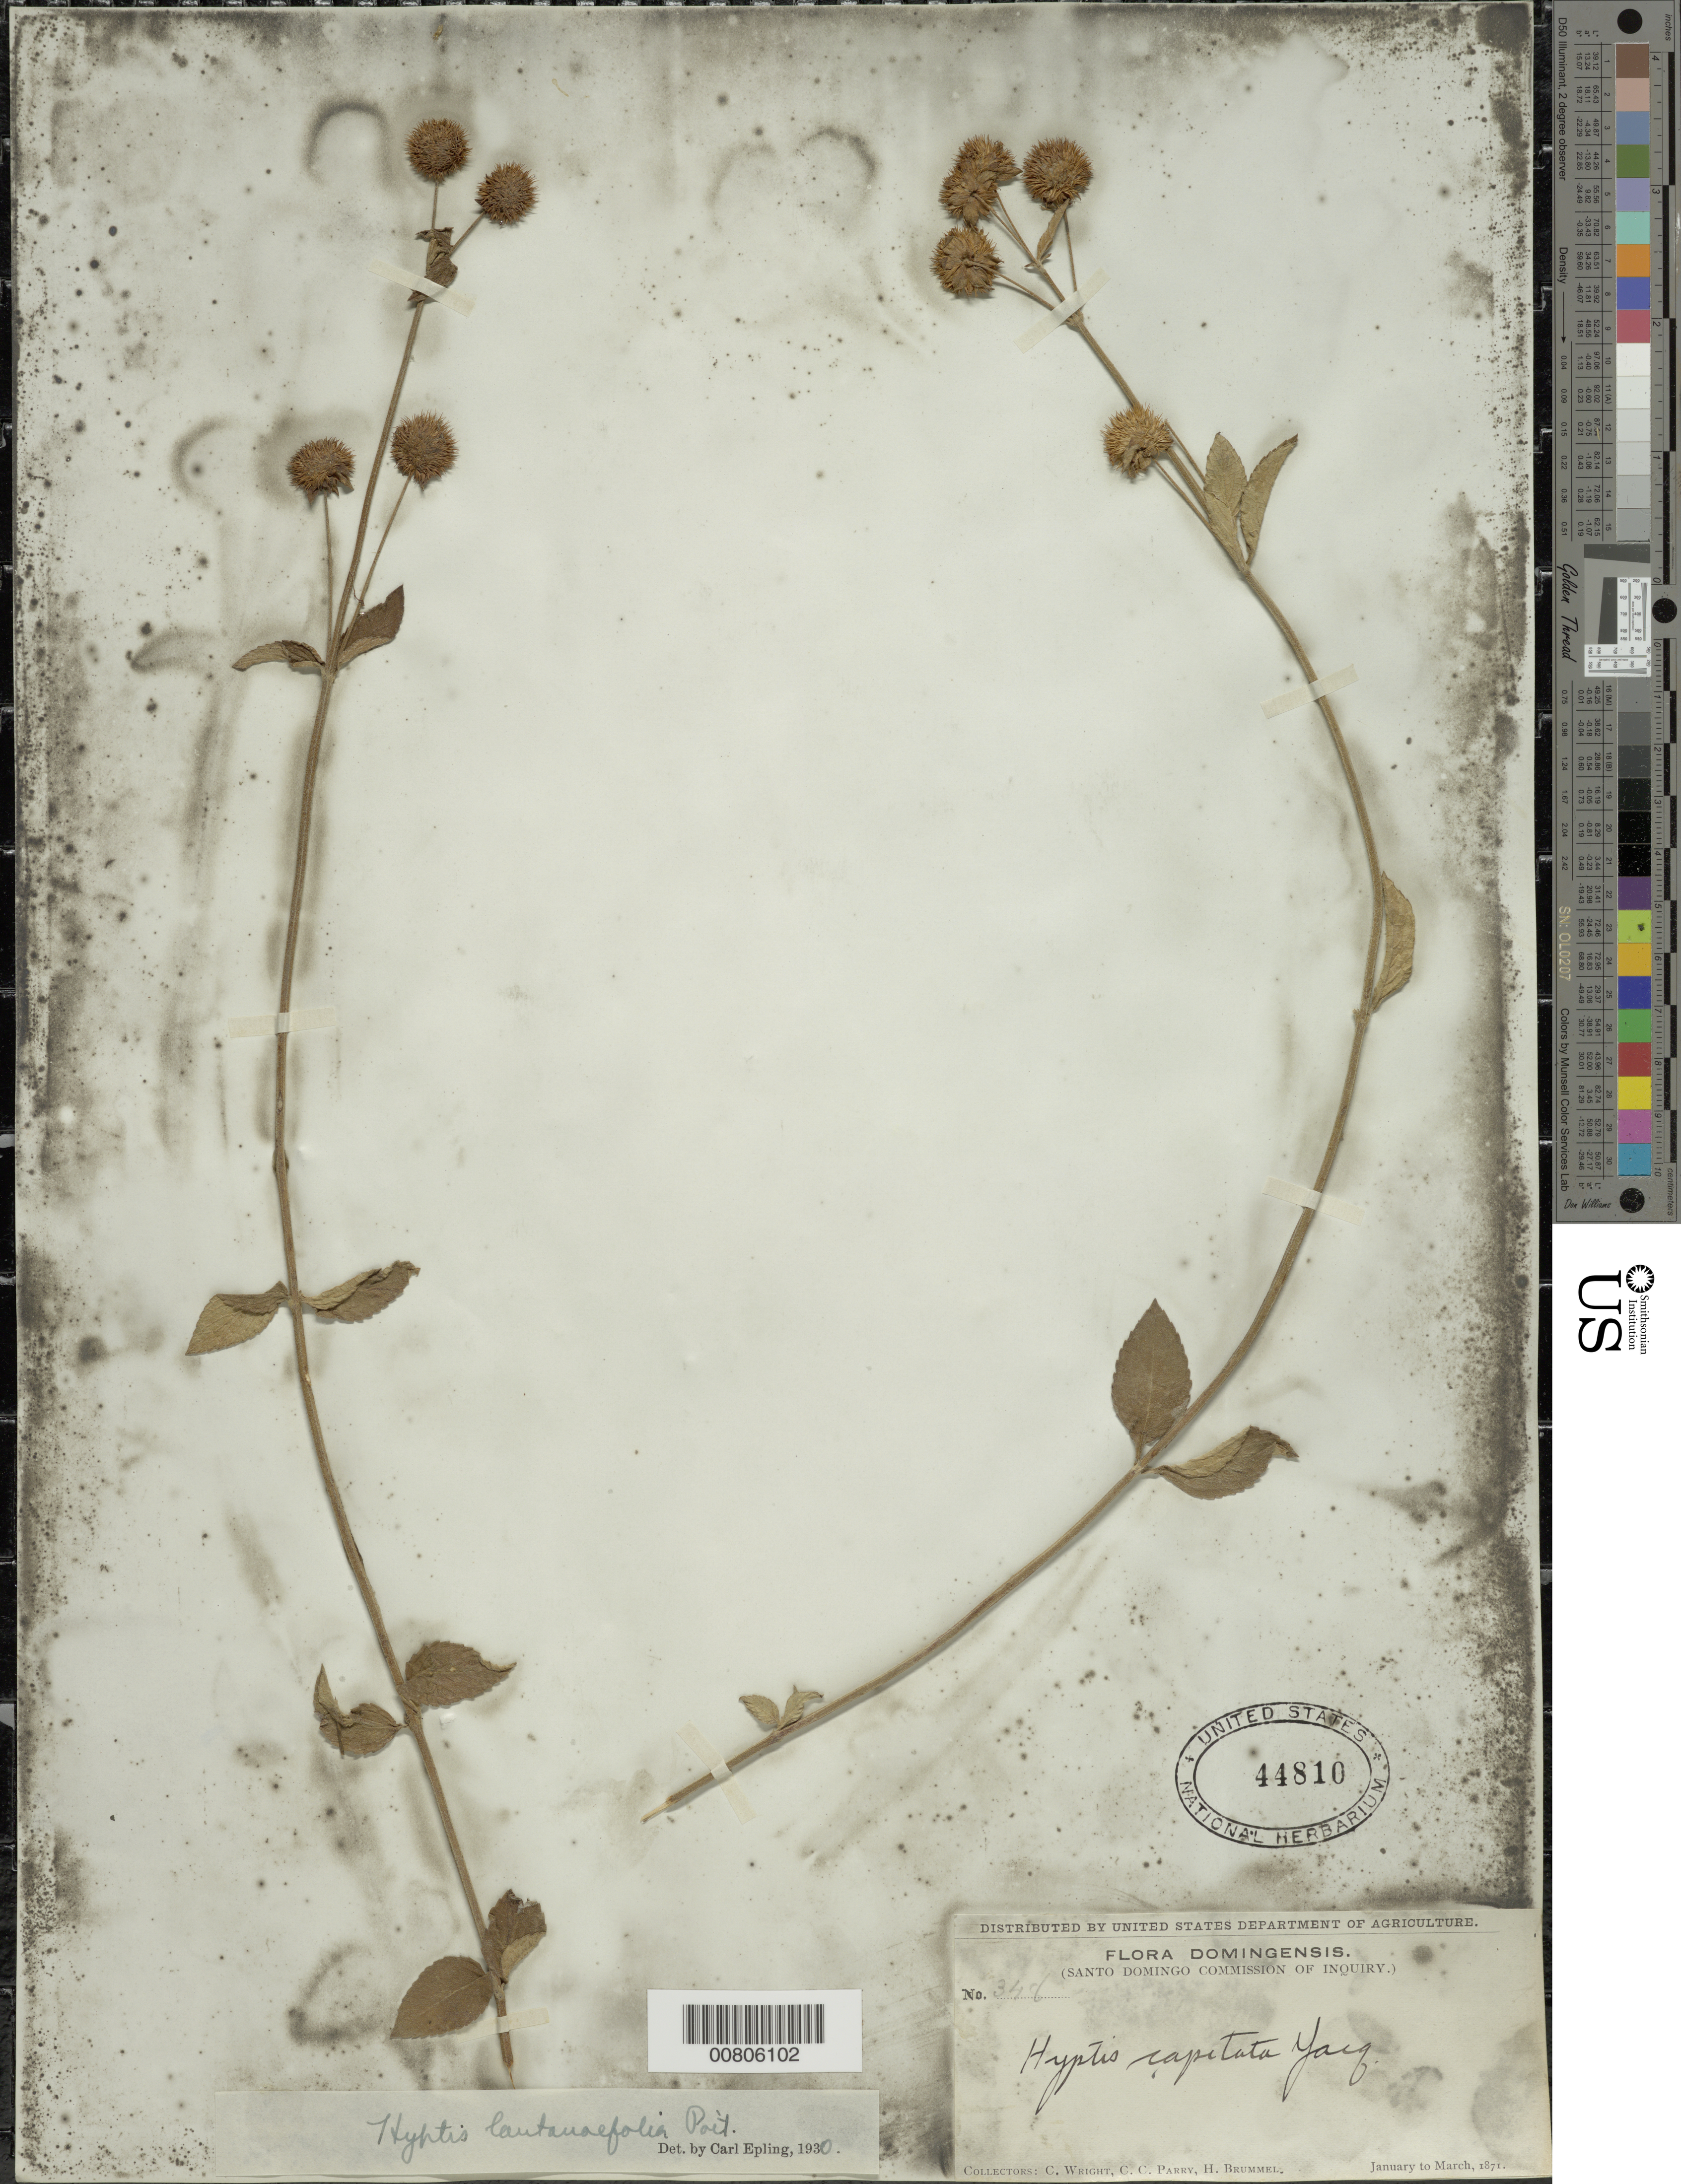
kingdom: Plantae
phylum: Tracheophyta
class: Magnoliopsida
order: Lamiales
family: Lamiaceae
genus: Hyptis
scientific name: Hyptis lantanifolia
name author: Poit.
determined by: Epling, C. C.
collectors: C. Wright, C. C. Parry & H. Brummel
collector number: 348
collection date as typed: Jan 1871 to -- Mar 1871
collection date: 1871-01/1871-03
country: Dominican Republic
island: Hispaniola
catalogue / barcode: US 44810